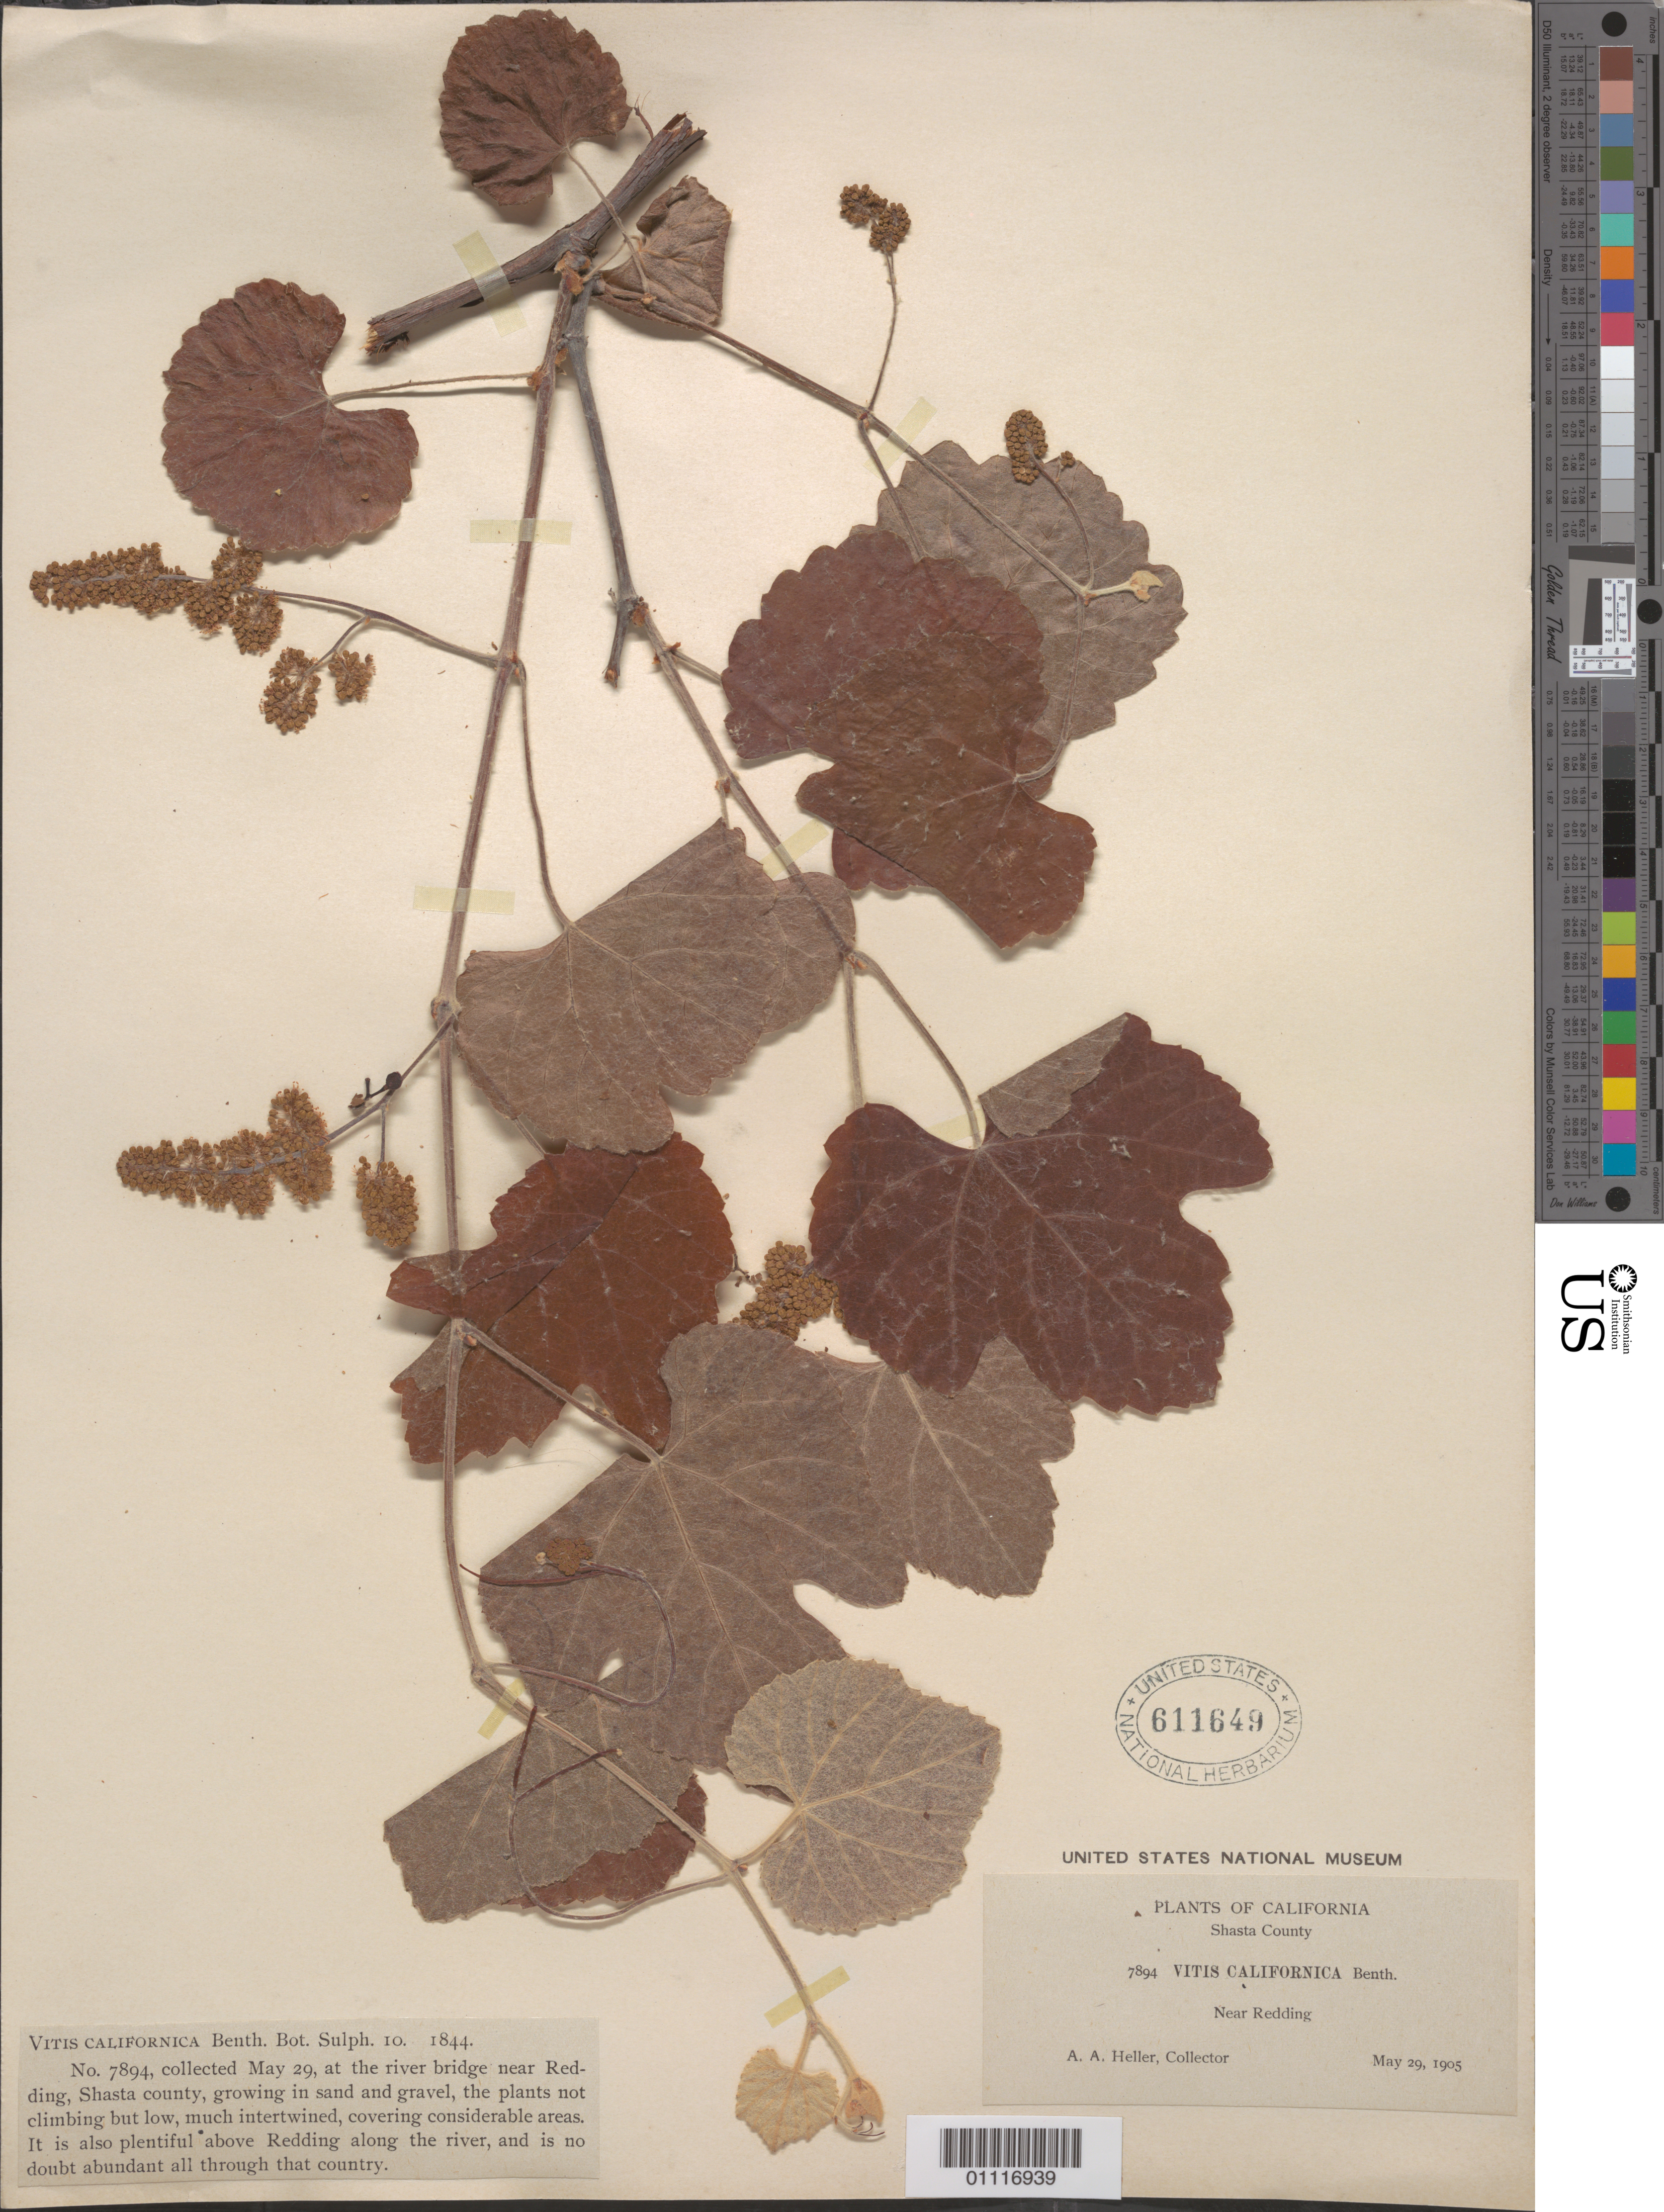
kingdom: Plantae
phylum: Tracheophyta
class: Magnoliopsida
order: Vitales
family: Vitaceae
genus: Vitis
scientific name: Vitis californica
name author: Benth.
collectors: A. A. Heller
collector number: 7894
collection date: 1905-05-29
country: United States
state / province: California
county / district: Shasta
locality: Near Redding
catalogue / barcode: US 611649